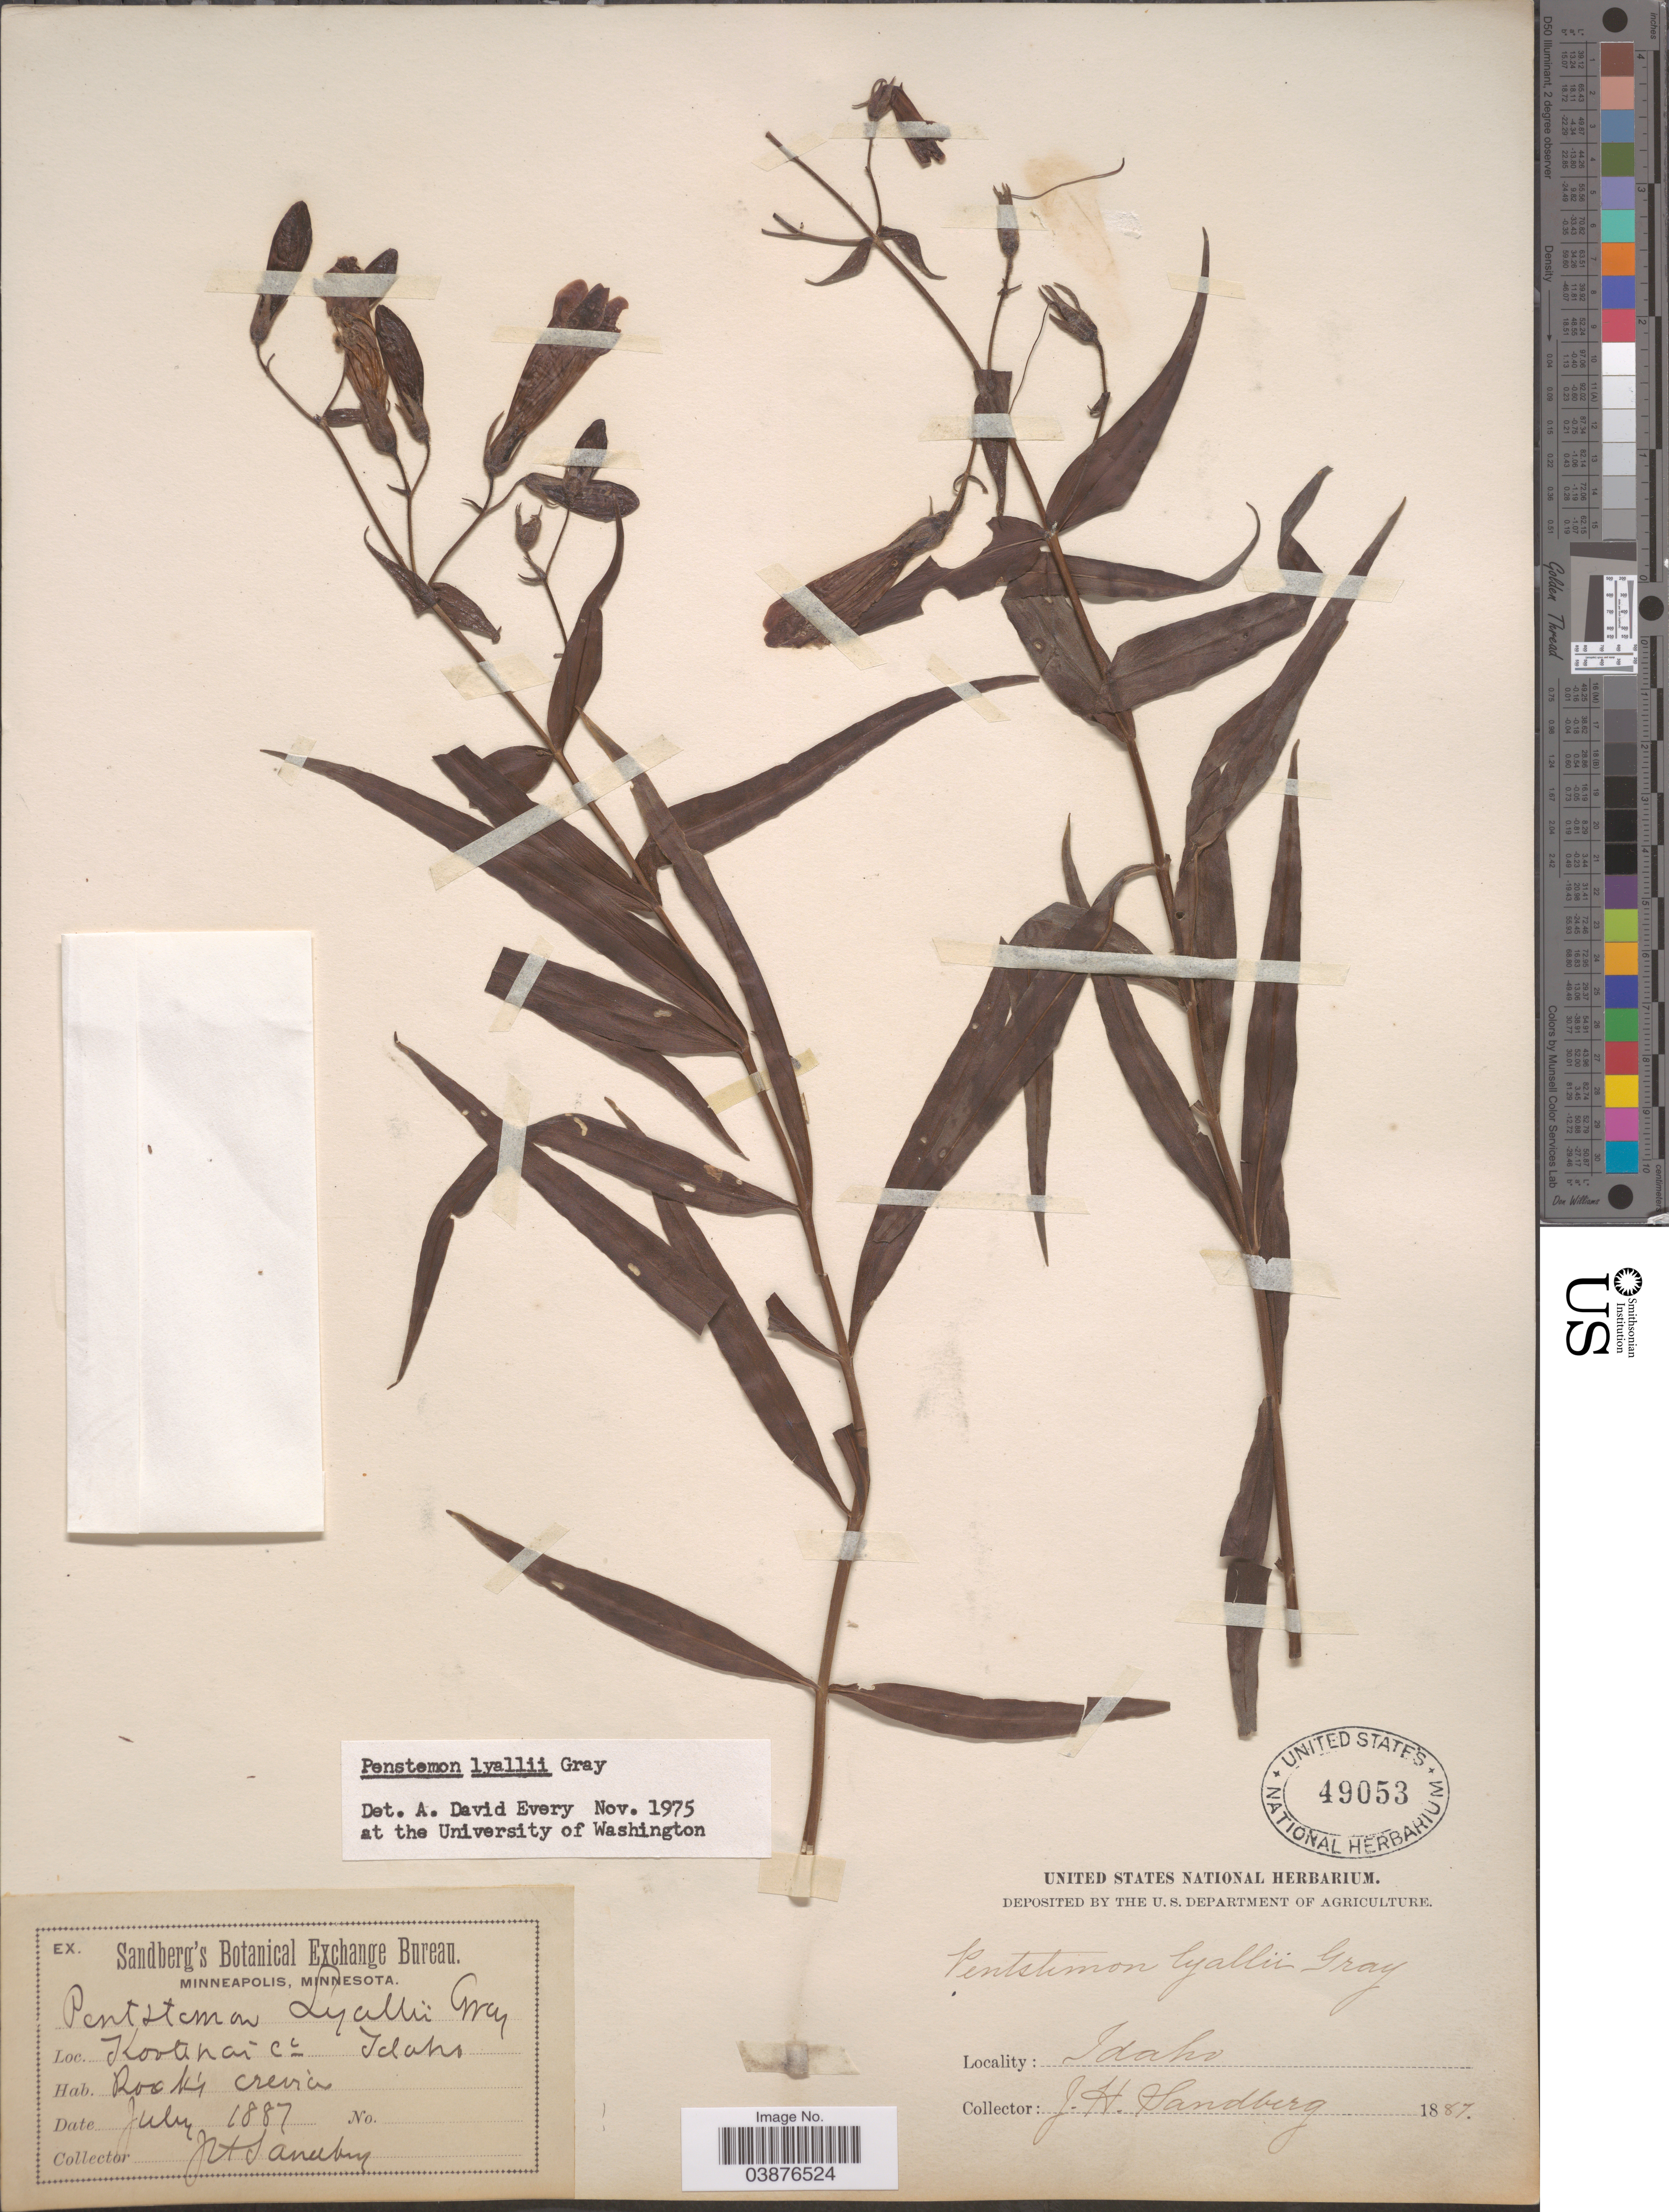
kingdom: Plantae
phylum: Tracheophyta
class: Magnoliopsida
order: Lamiales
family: Plantaginaceae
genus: Penstemon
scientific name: Penstemon lyallii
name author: (A. Gray) A. Gray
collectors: J. H. Sandberg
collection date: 1887-07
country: United States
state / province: Idaho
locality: Kootenai c.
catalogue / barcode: US 49053